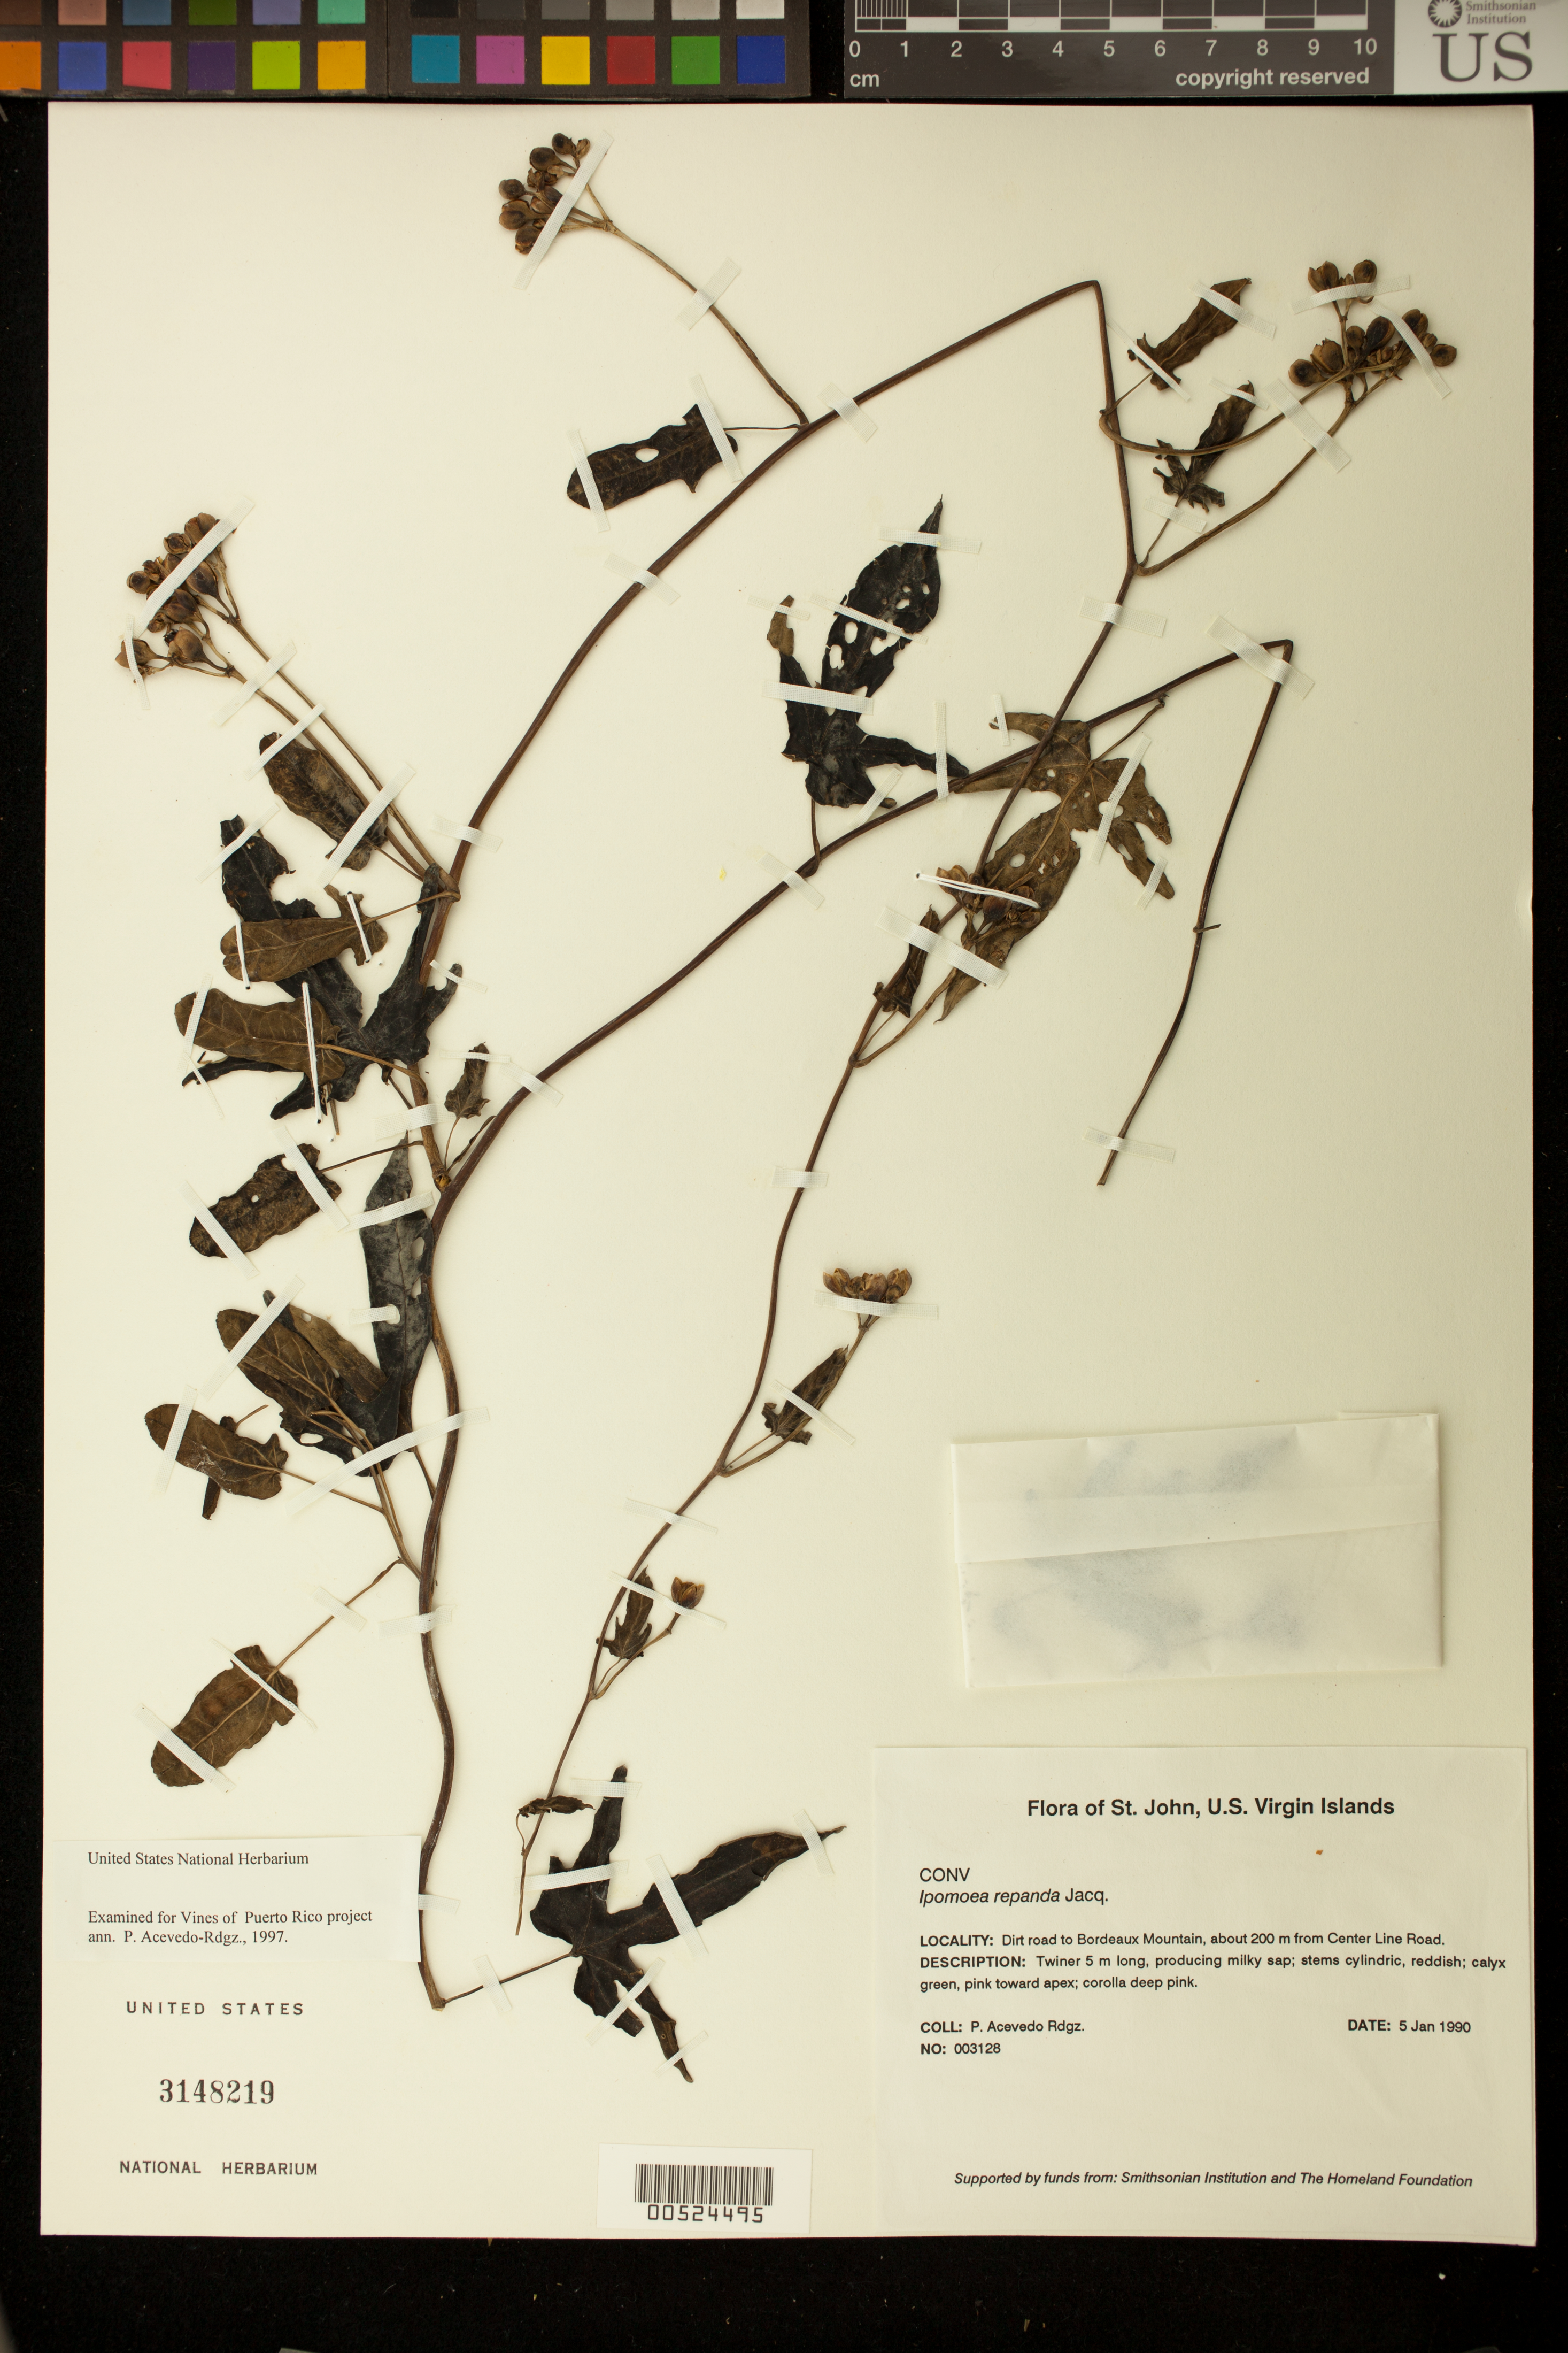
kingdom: Plantae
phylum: Tracheophyta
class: Magnoliopsida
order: Solanales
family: Convolvulaceae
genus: Ipomoea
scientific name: Ipomoea repanda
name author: Jacq.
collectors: P. Acevedo-Rodr.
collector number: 3128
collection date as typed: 05 Jan 1990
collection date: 1990-01-05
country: U.S. Virgin Islands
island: St. John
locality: Cruz Bay Quarter; dirt road to Bordeaux Mountain, about 200 m from Center Line Road.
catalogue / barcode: US 3148219